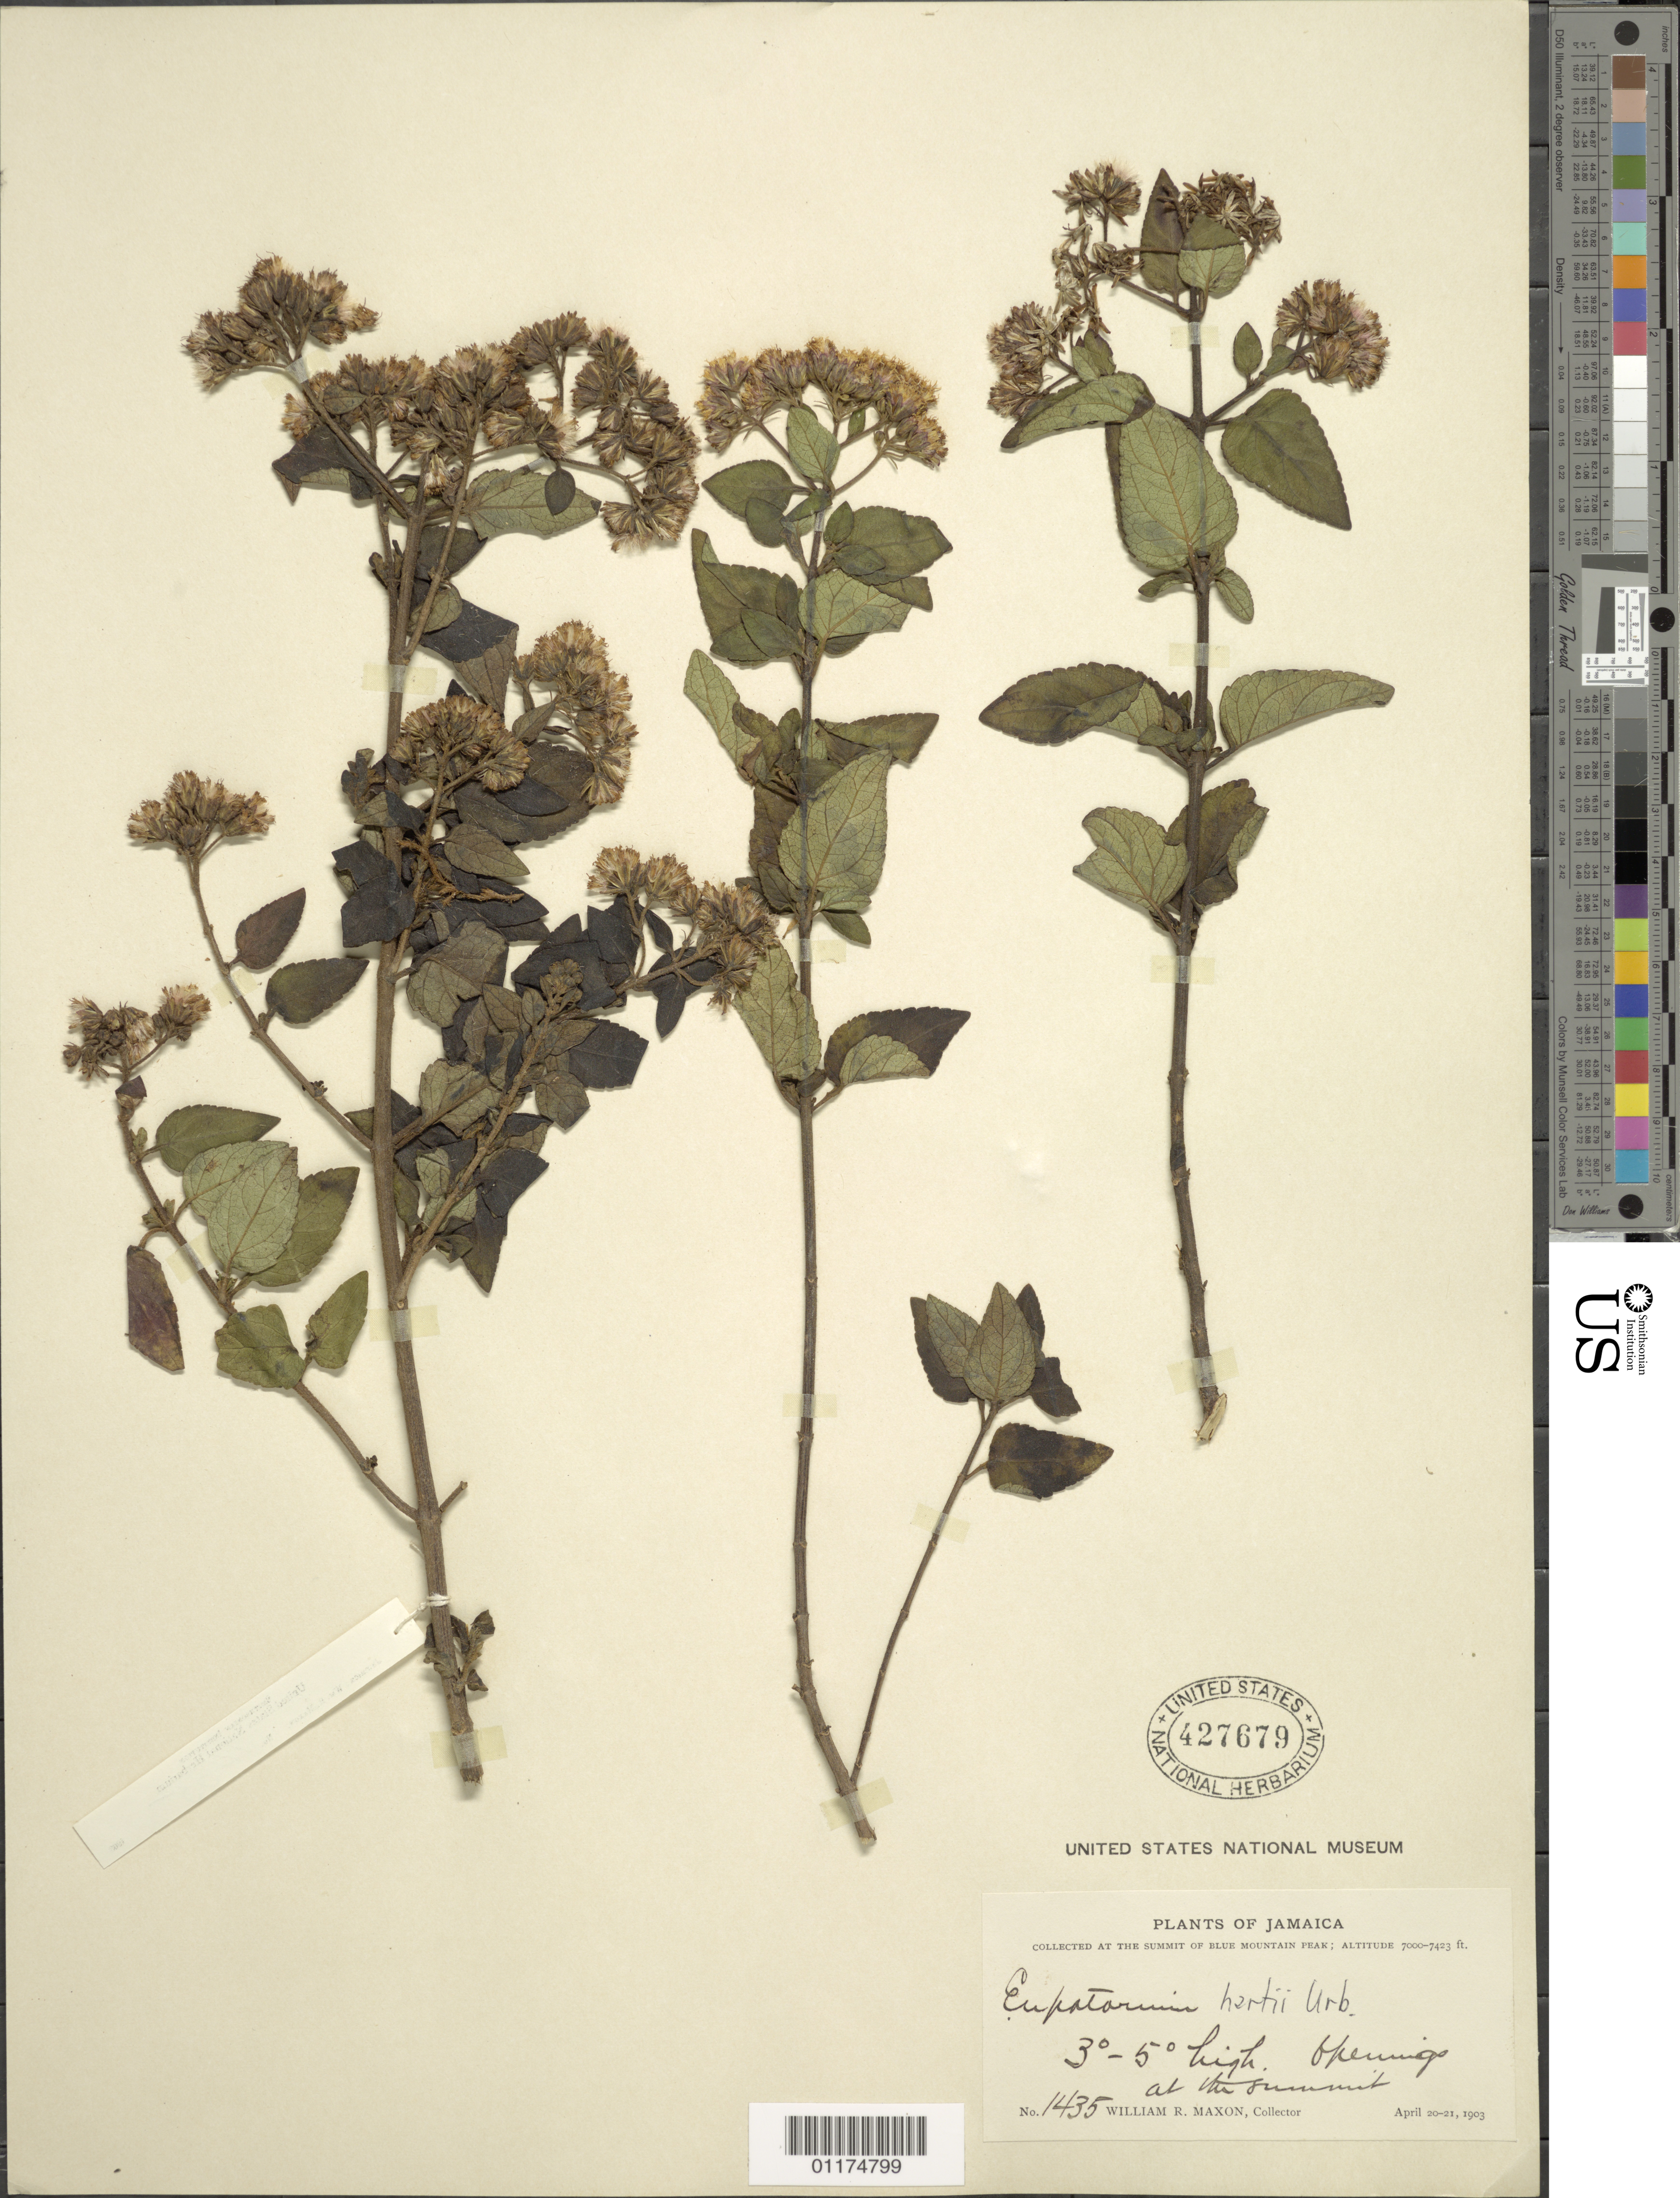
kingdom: Plantae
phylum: Tracheophyta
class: Magnoliopsida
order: Asterales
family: Asteraceae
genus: Ageratina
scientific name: Ageratina hartii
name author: (Urb.) R.M. King & H. Rob.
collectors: W. R. Maxon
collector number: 1435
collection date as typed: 20 Apr 1903 to 21 Apr 1903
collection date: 1903-04-20/1903-04-21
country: Jamaica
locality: Collected at the summit of Blue Mountain Peak; 3 degrees - 5 degrees high. -- at the summit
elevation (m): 2134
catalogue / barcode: US 427679